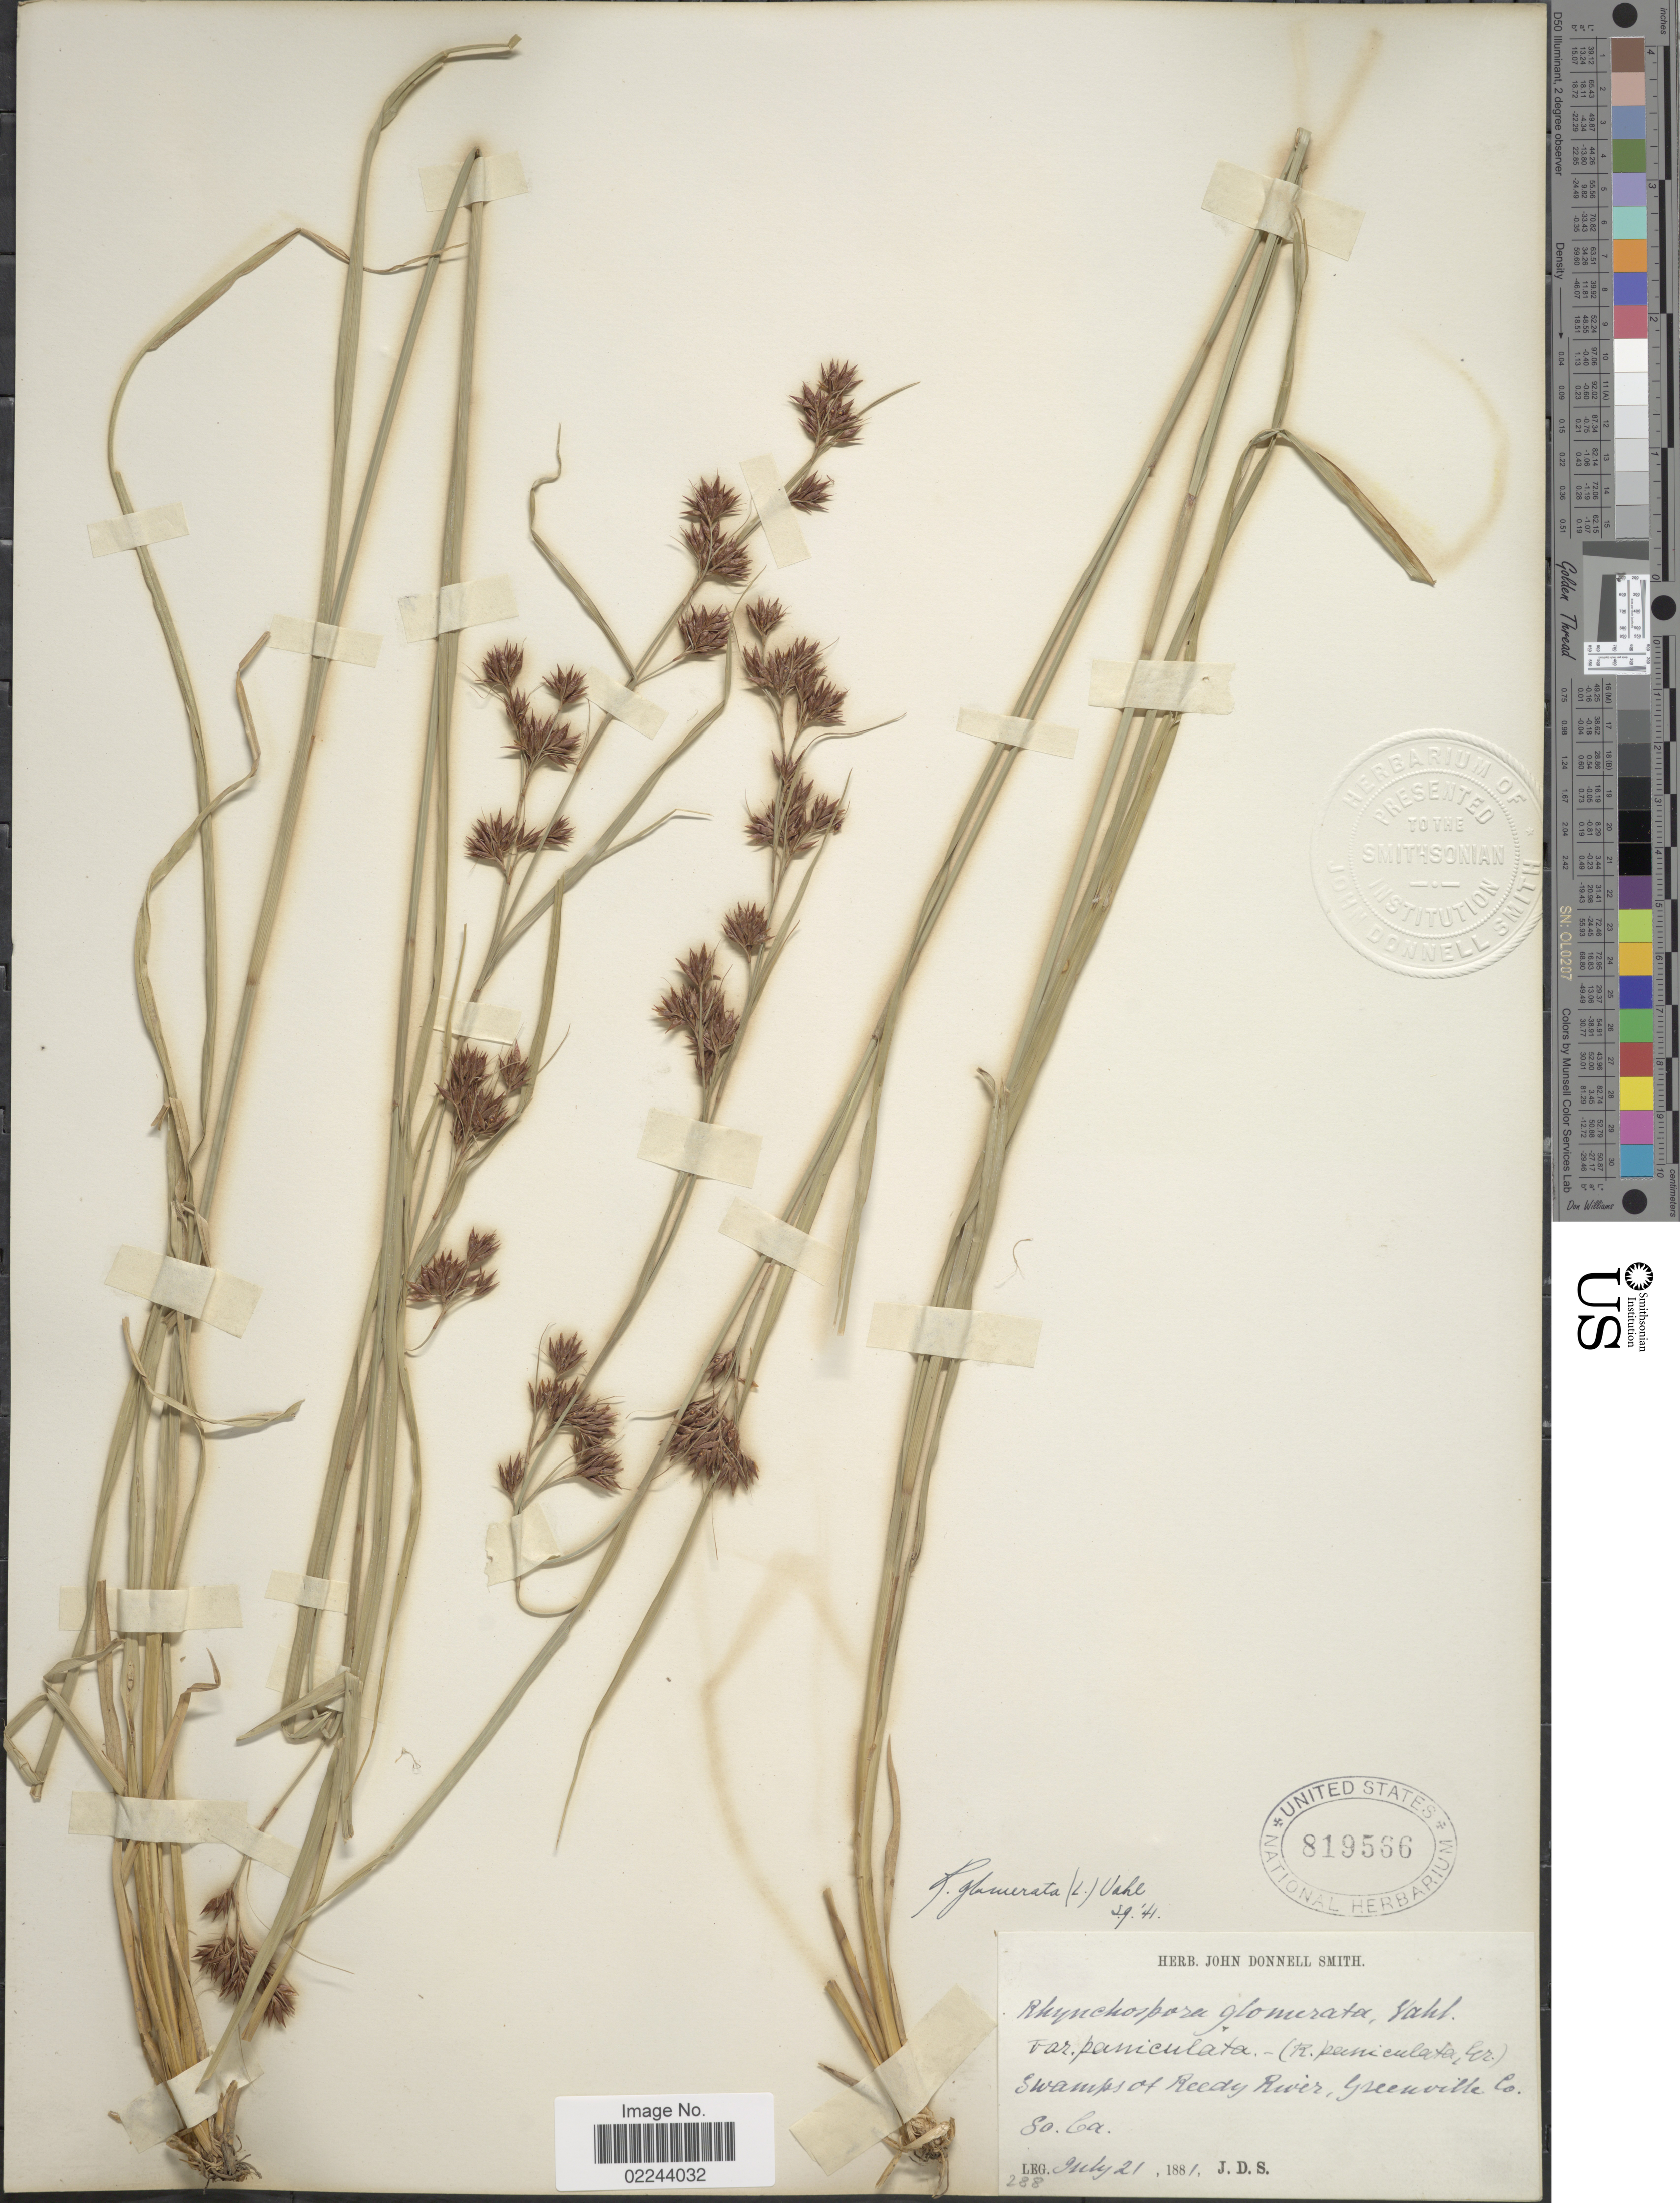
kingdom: Plantae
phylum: Tracheophyta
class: Liliopsida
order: Poales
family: Cyperaceae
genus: Rhynchospora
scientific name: Rhynchospora glomerata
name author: (L.) Vahl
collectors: J. Donnell Smith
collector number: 288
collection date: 1881-07-21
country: United States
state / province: South Carolina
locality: Reedy River, Greenville Co, So. Car.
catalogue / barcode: US 819566